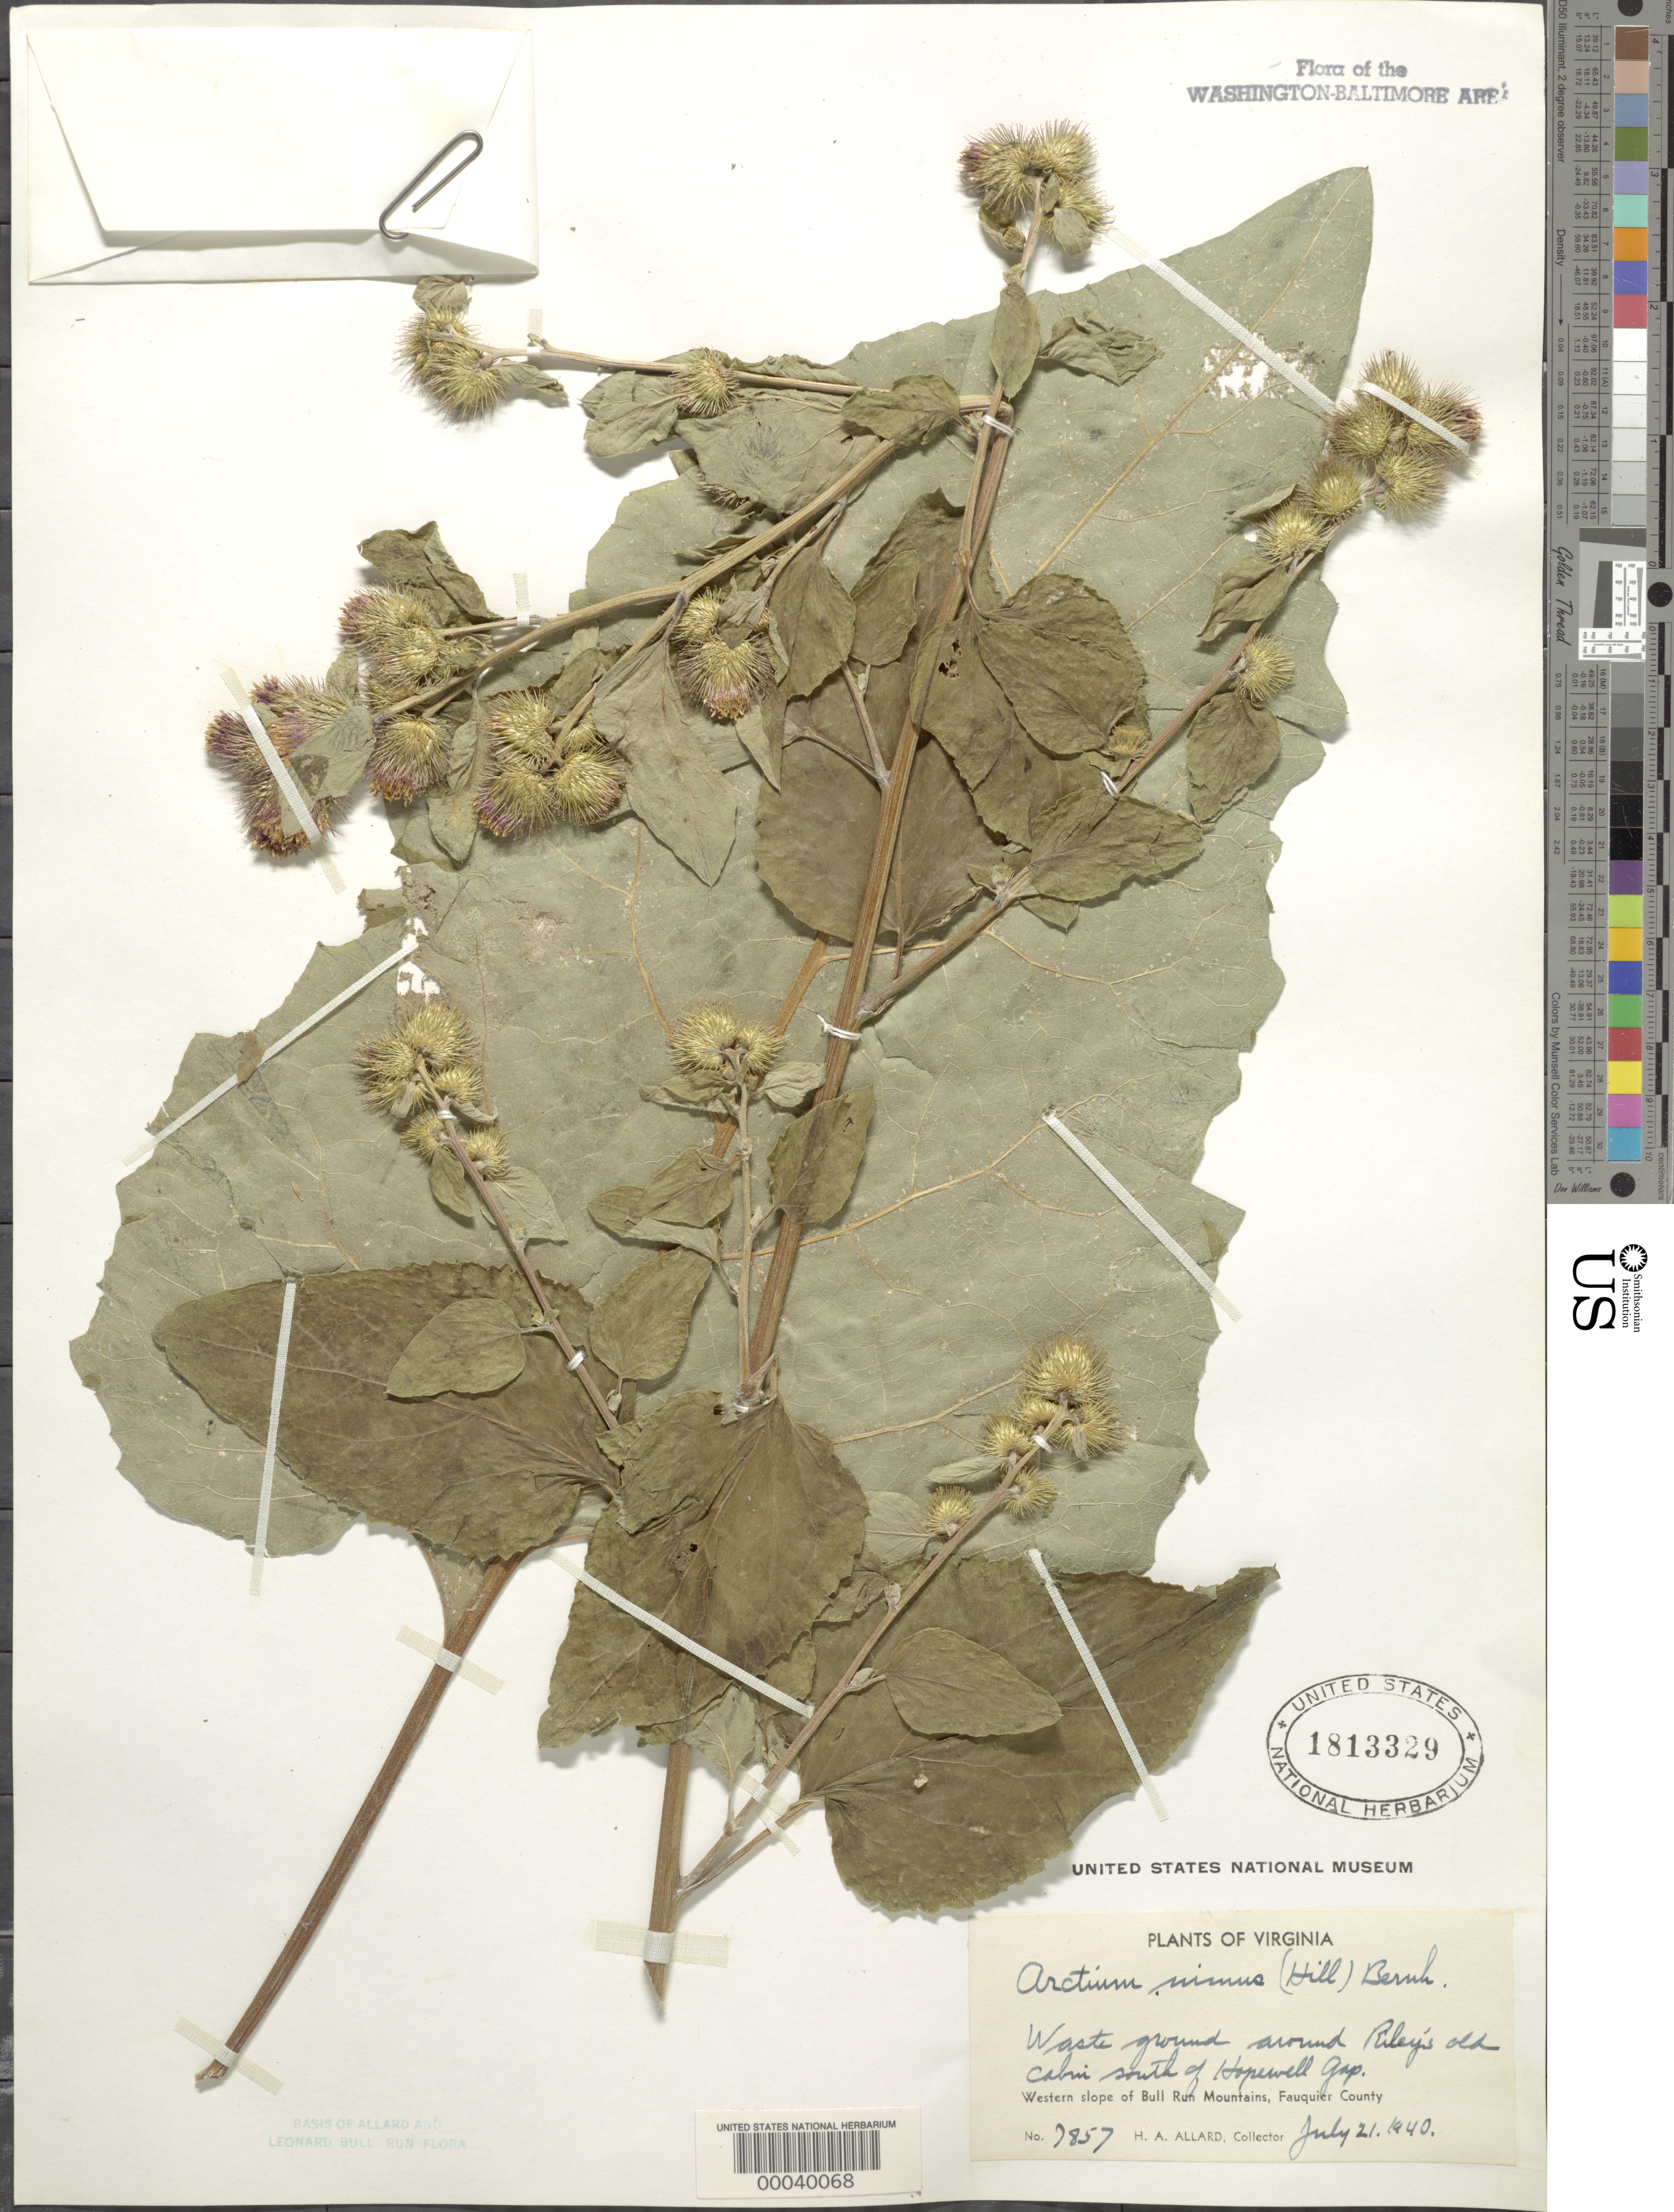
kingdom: Plantae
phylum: Tracheophyta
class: Magnoliopsida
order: Asterales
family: Asteraceae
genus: Arctium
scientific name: Arctium minus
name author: (Hill) Bernh.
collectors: H. A. Allard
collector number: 7857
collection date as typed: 21 Jul 1940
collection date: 1940-07-21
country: United States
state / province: Virginia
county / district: Fauquier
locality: South of Hopewell Gap, Rileys Old Cabin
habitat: Waste ground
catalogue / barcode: US 1813329